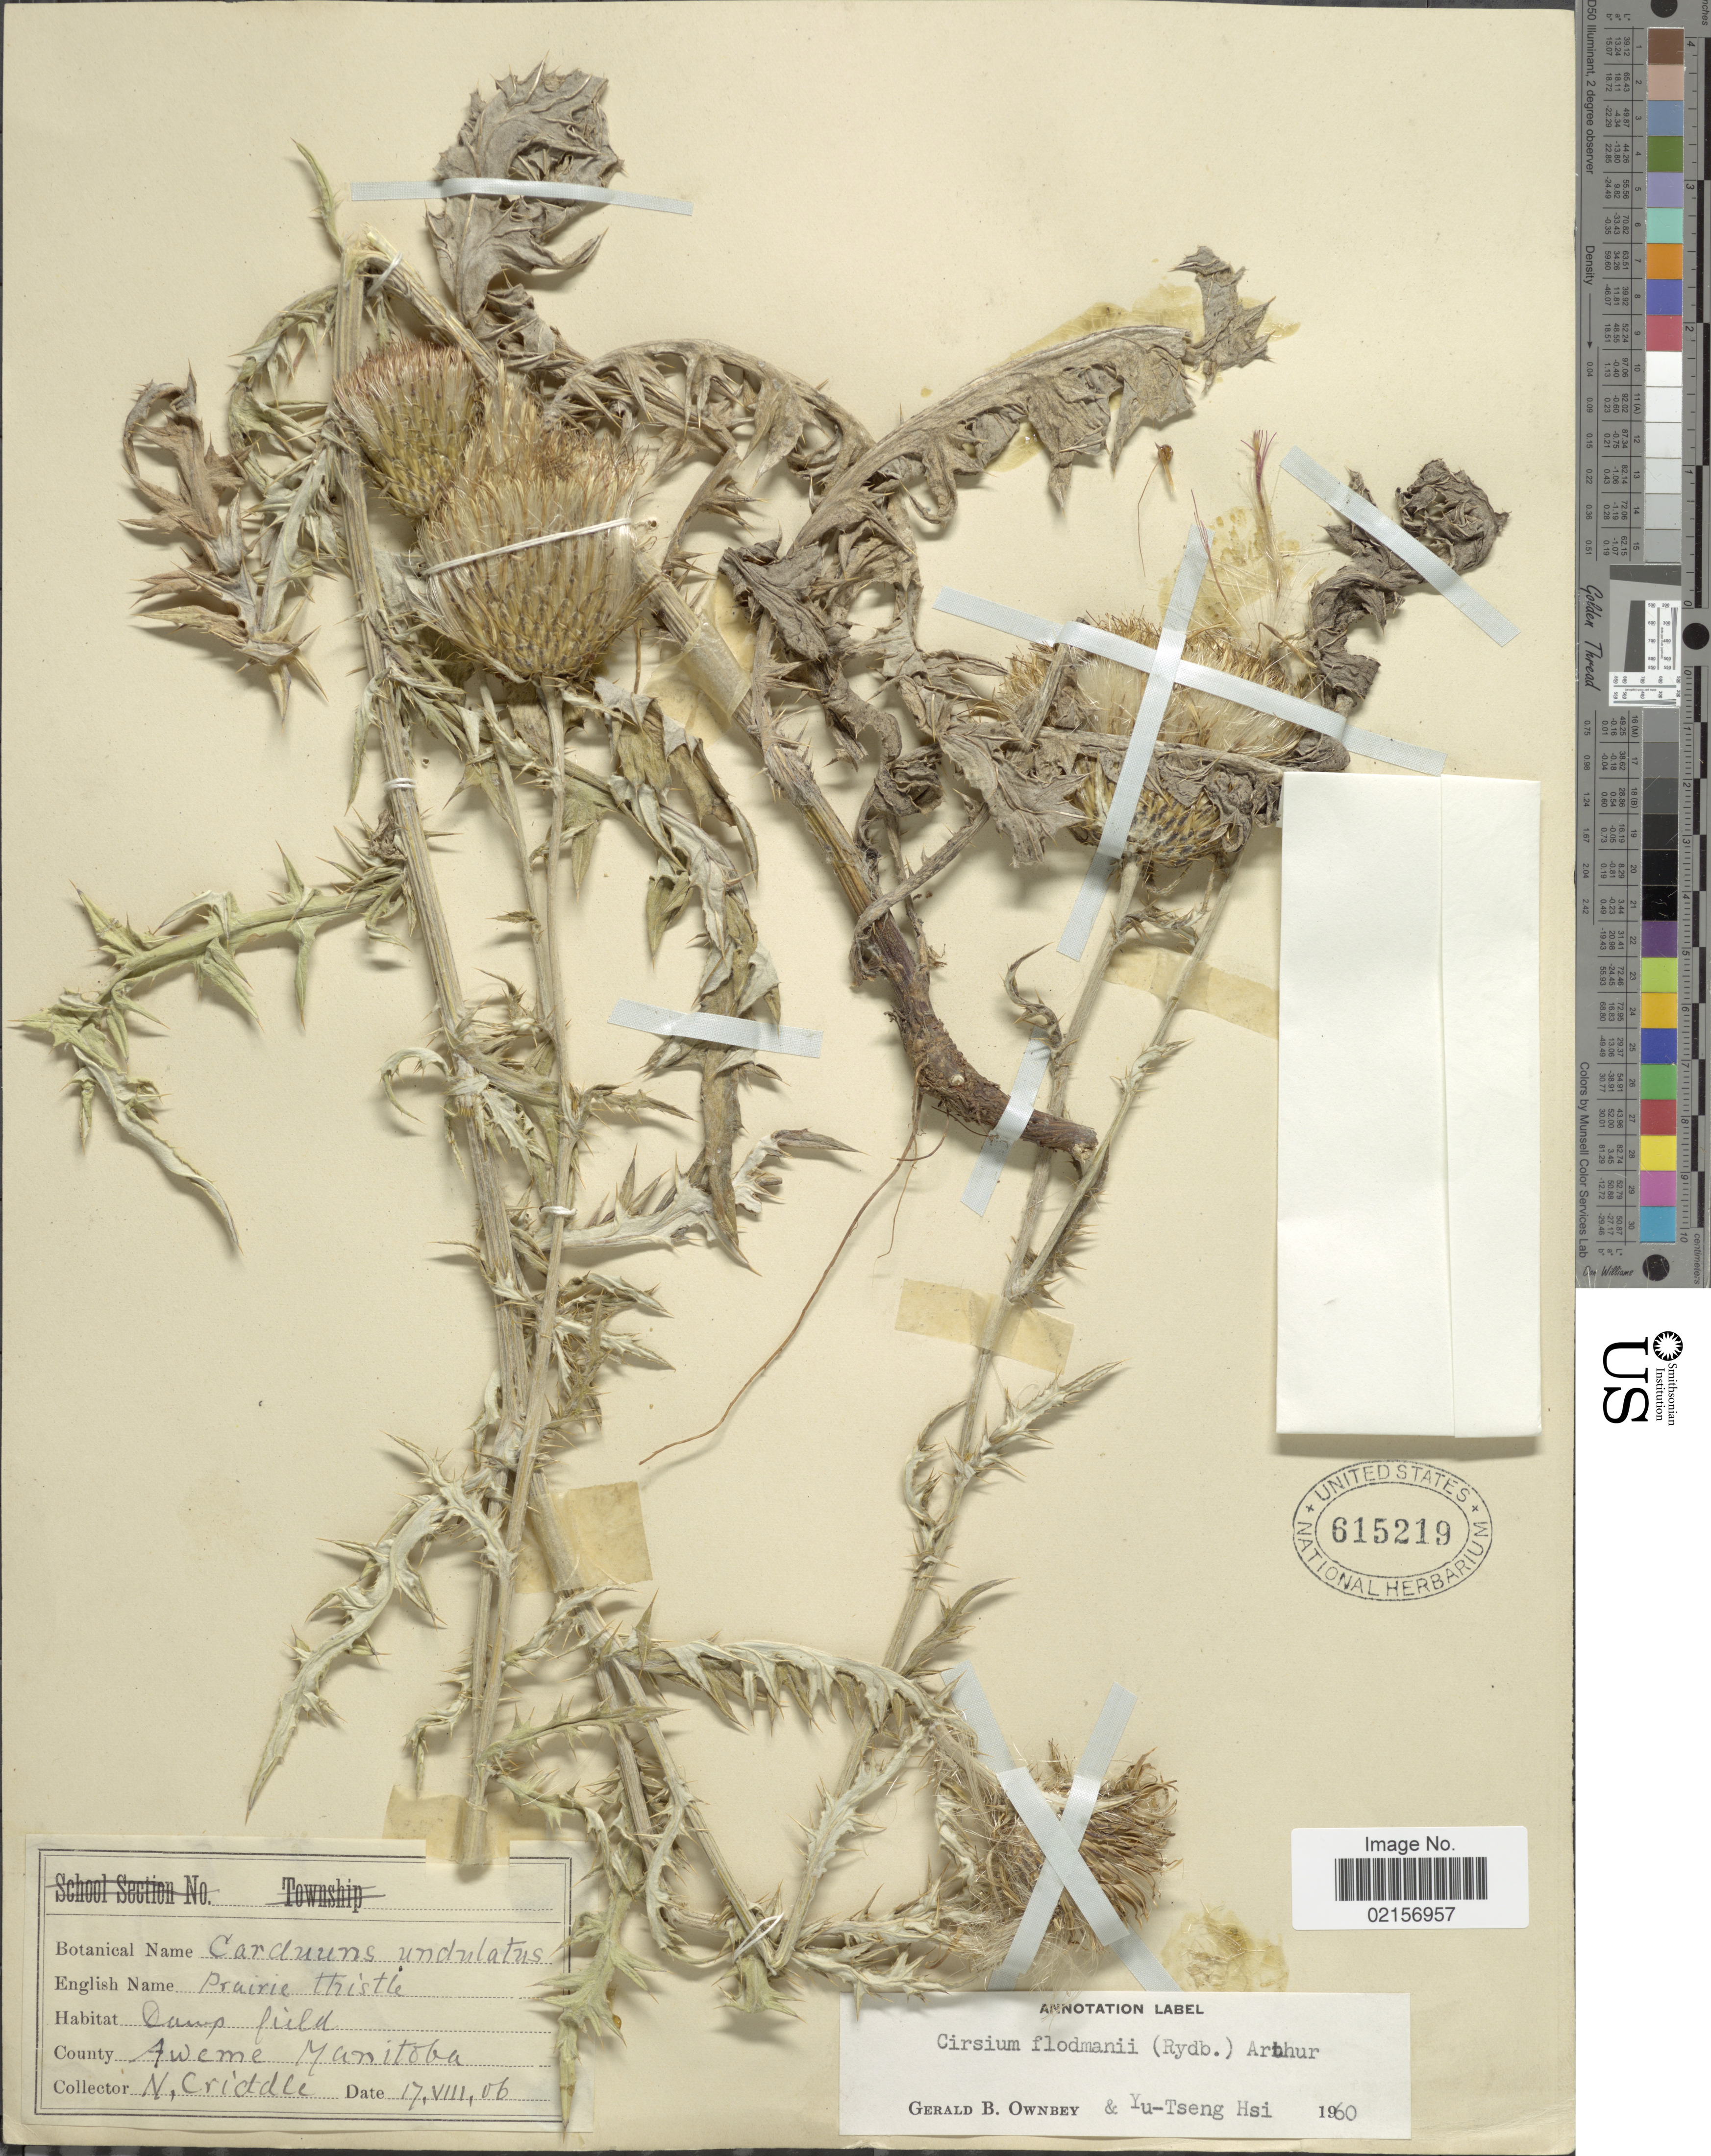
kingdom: Plantae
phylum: Tracheophyta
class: Magnoliopsida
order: Asterales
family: Asteraceae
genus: Cirsium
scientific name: Cirsium flodmanii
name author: (Rydb.) Arthur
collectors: N. Criddle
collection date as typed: Transcribed d/m/y: 17/8/6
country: Canada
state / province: Manitoba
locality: Camp Field, Aweme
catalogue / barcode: US 615219